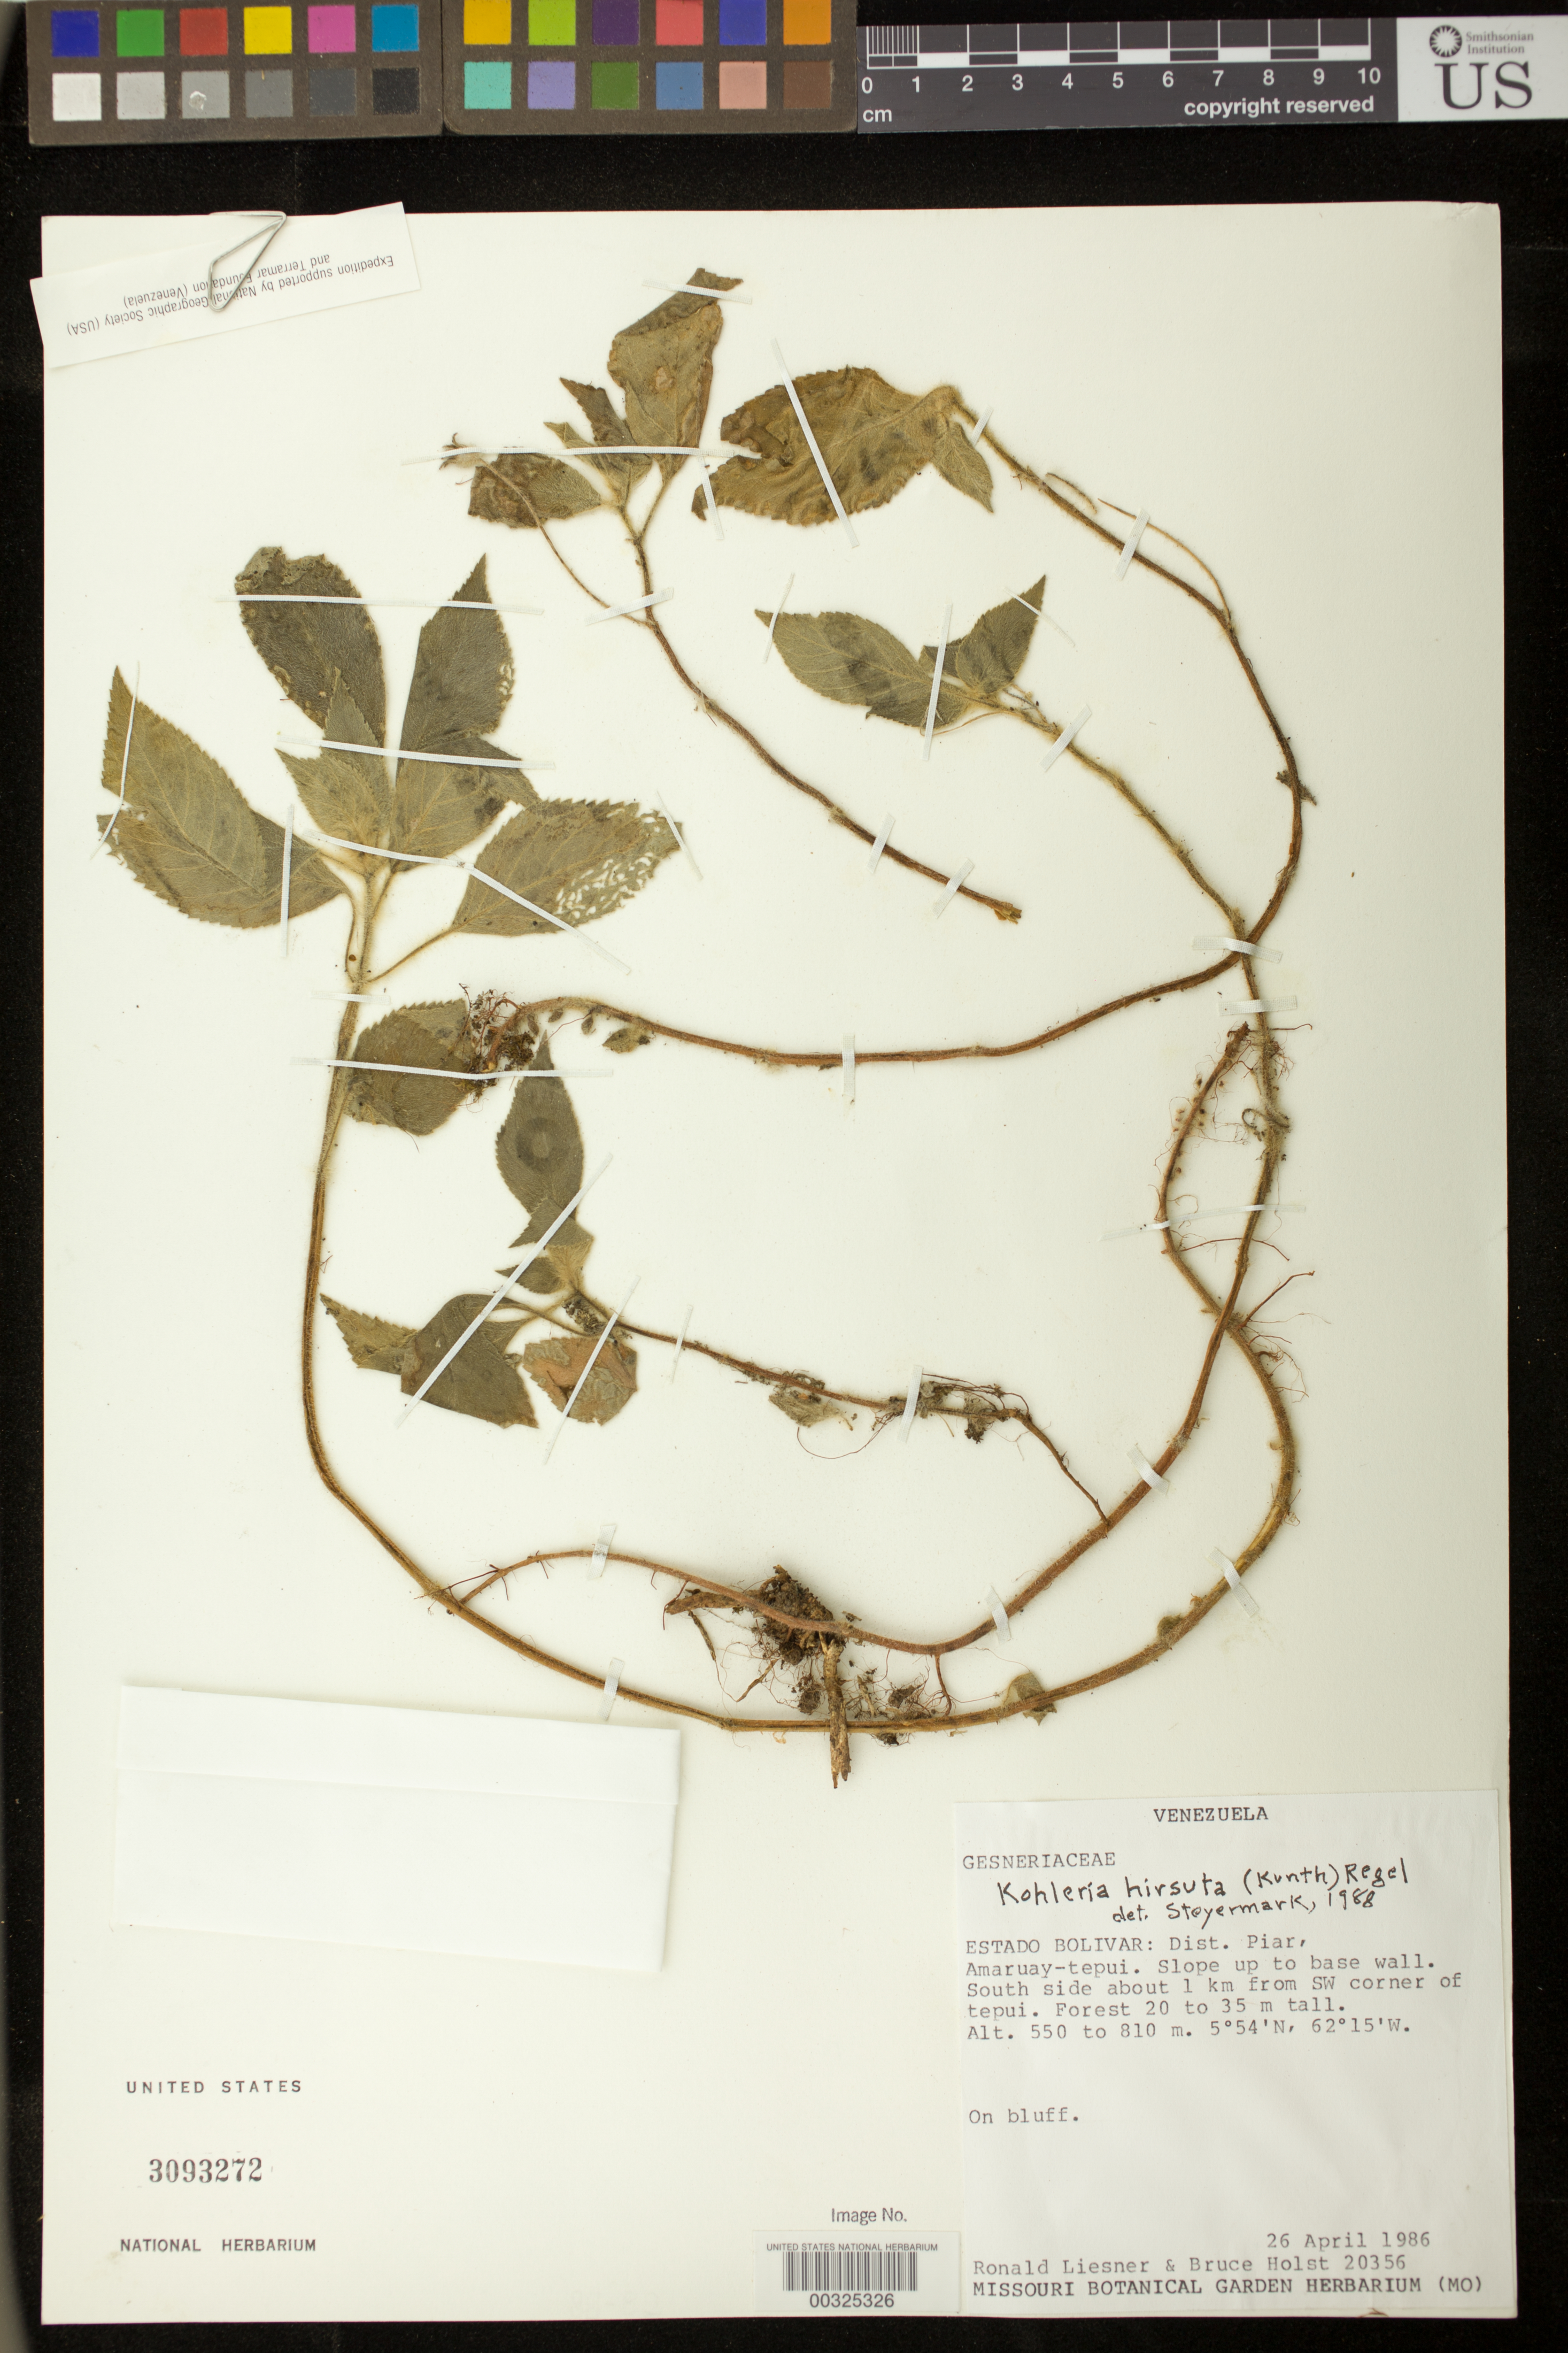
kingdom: Plantae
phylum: Tracheophyta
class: Magnoliopsida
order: Lamiales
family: Gesneriaceae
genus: Kohleria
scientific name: Kohleria hirsuta var. hirsuta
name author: (Kunth) Regel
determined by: Skog, Laurence E.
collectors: R. L. Liesner & B. Holst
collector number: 20356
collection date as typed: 26 Apr 1986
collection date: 1986-04-26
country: Venezuela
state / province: Bolívar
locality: Dist. Piar, Amaruay-tepui, slope up to base wall, S side about 1 km from SW corner of tepui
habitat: on bluff, forest 20-35 m tall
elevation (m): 550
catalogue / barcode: US 3093272